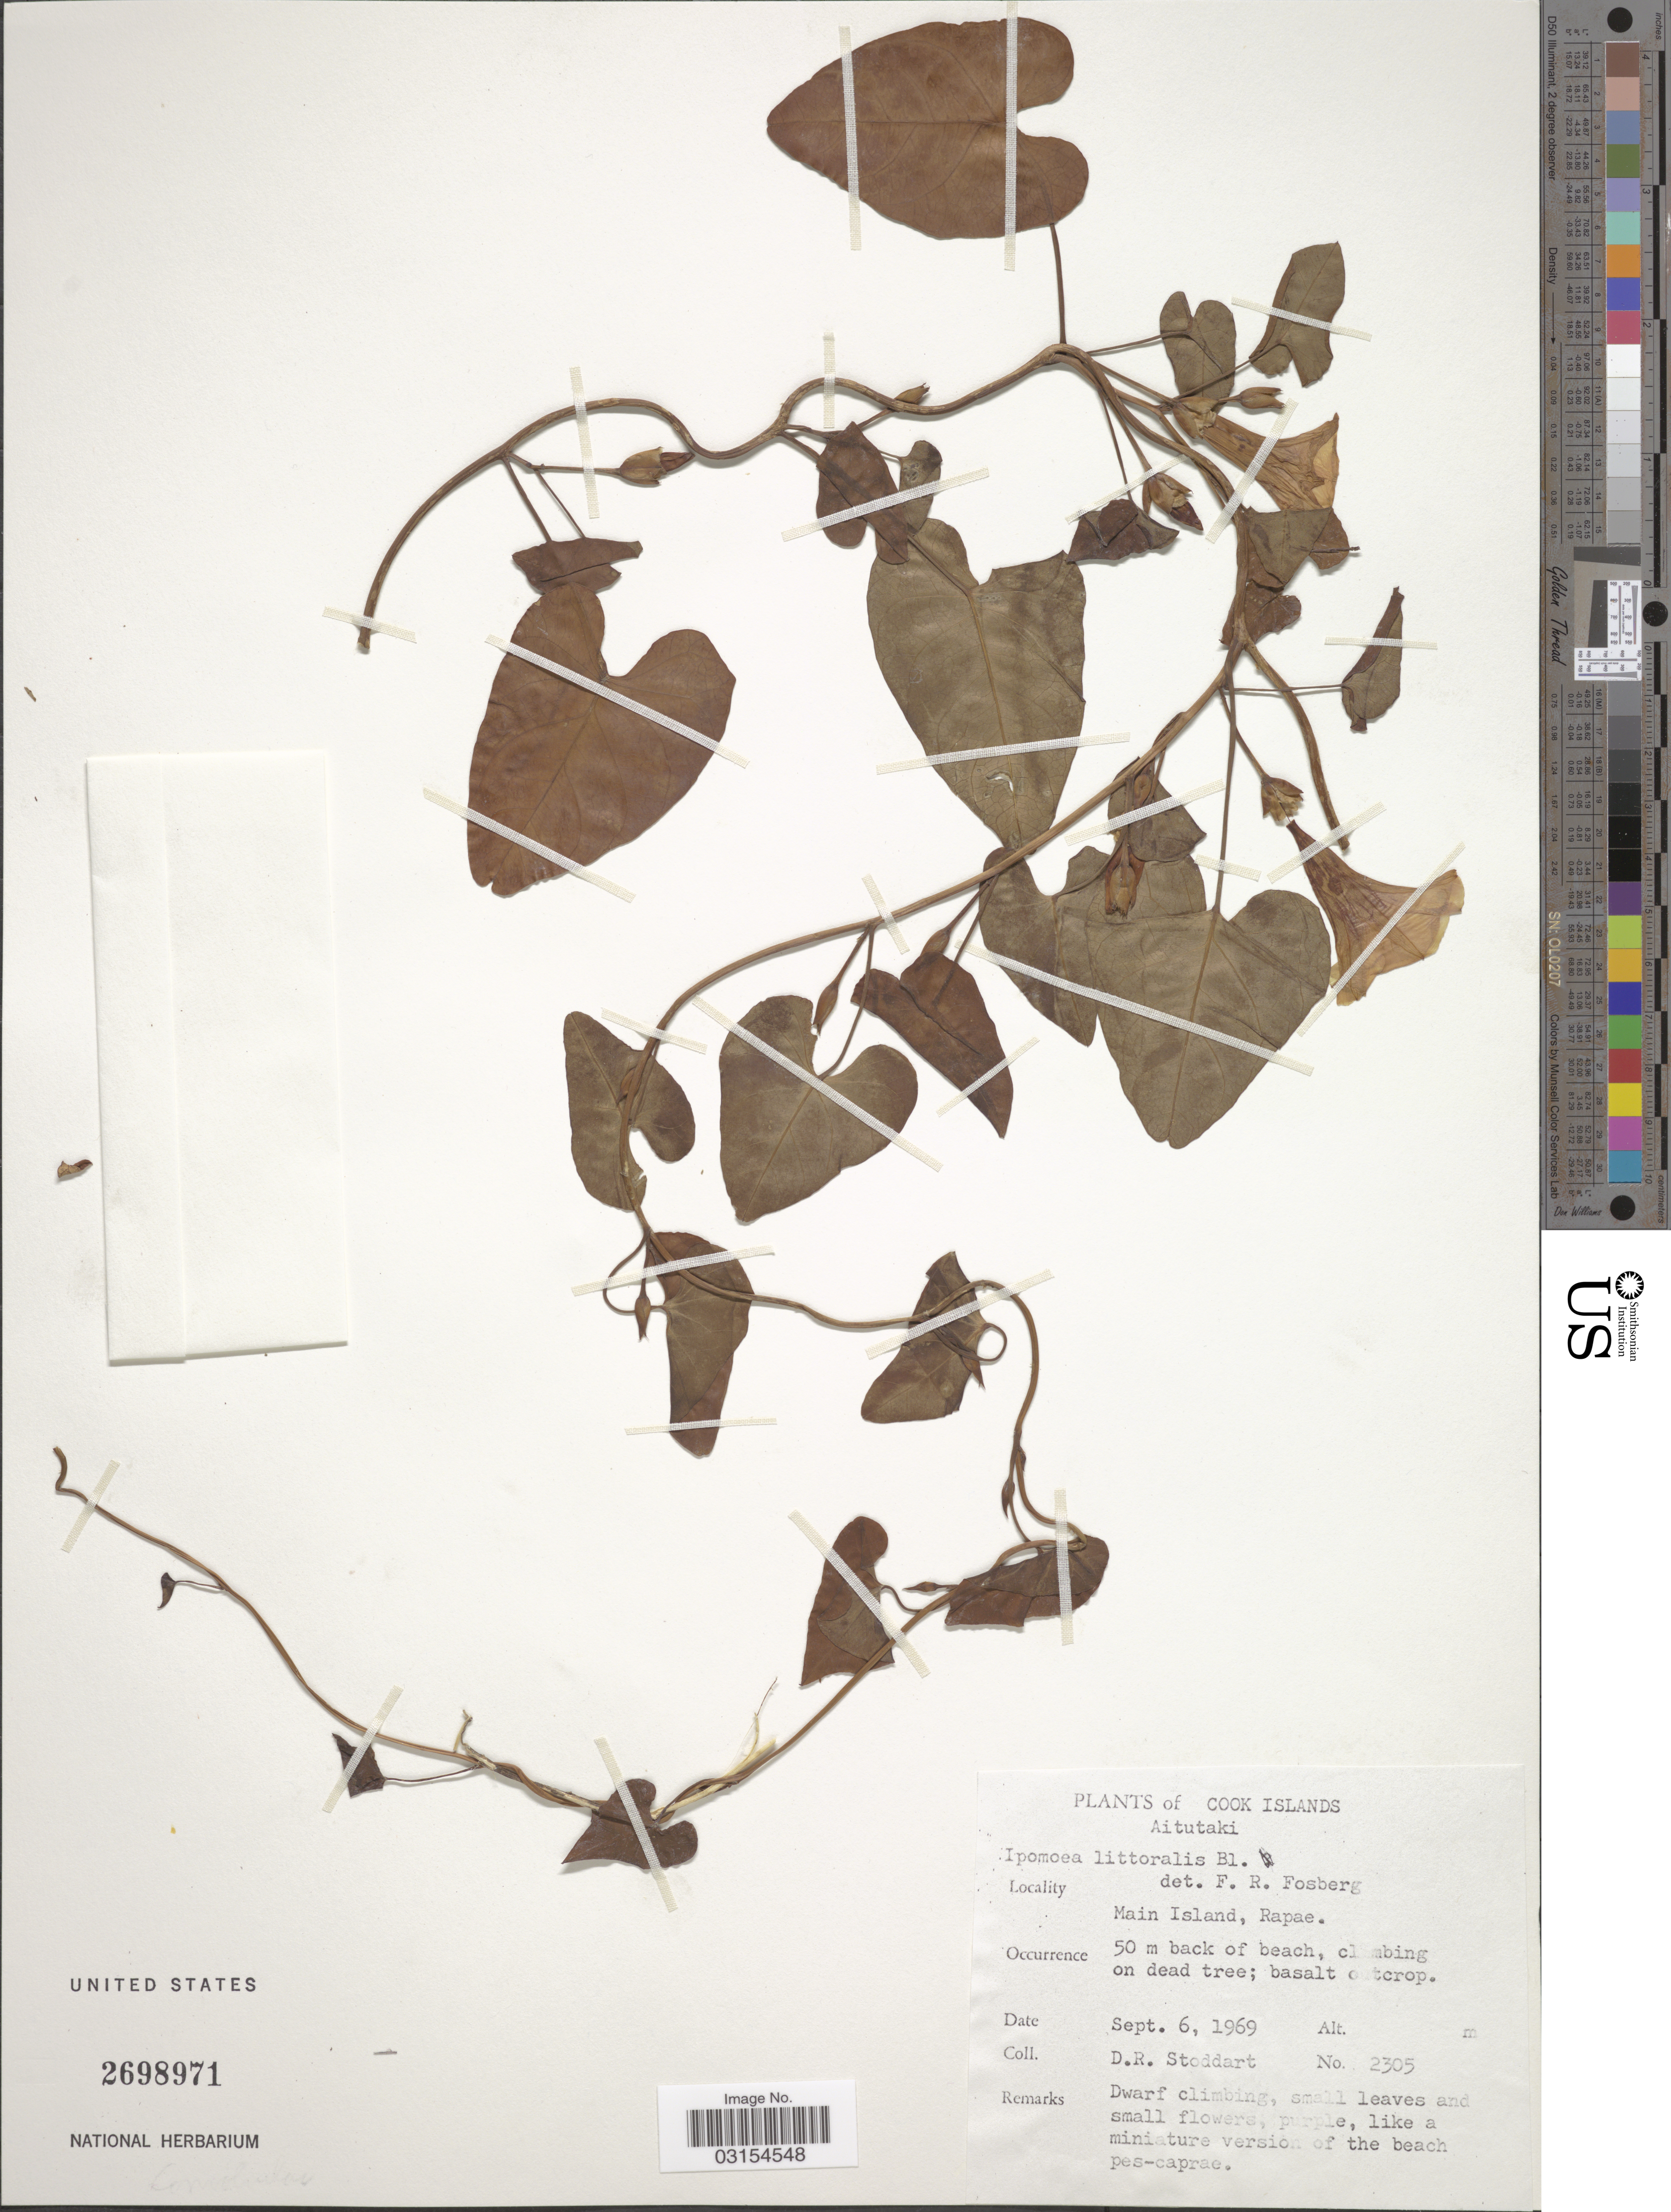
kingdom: Plantae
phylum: Tracheophyta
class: Magnoliopsida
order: Solanales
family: Convolvulaceae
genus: Ipomoea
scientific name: Ipomoea littoralis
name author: Blume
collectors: D. R. Stoddart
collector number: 2305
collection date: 1969-09-06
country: Cook Islands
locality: Aitutaki. Main Island, Rapae.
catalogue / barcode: US 2698971